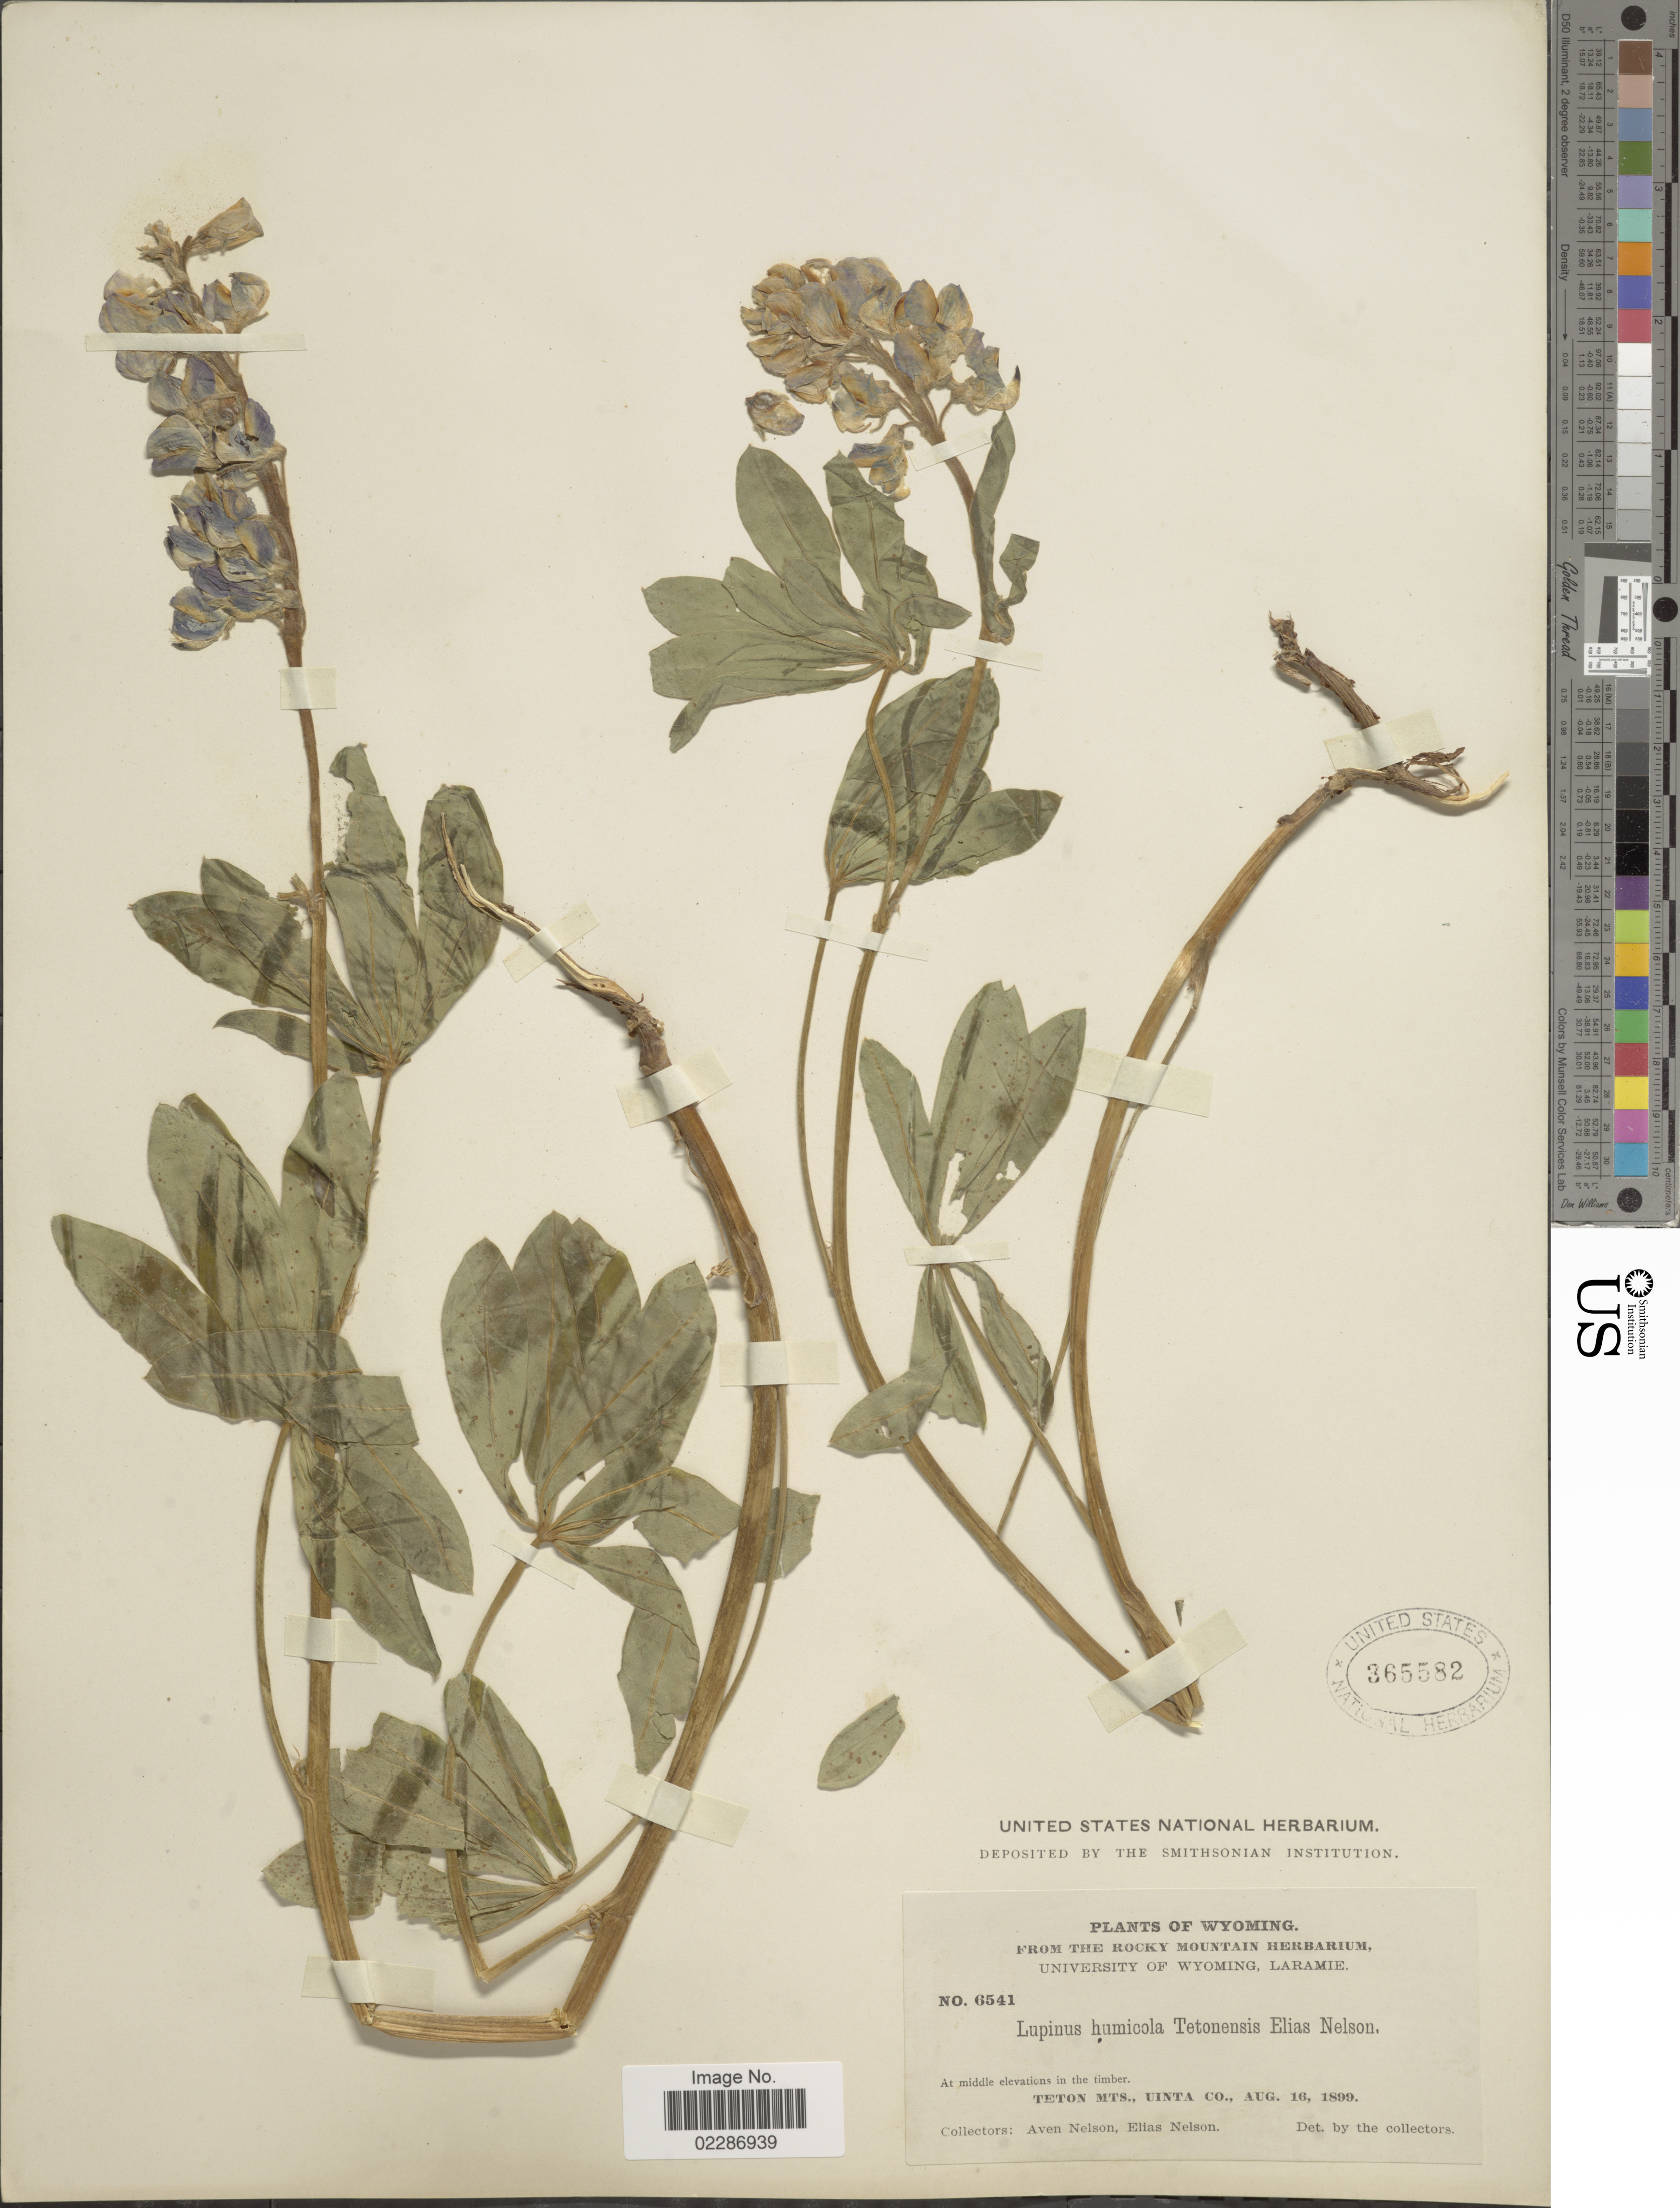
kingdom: Plantae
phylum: Tracheophyta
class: Magnoliopsida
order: Fabales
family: Fabaceae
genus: Lupinus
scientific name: Lupinus wyethii subsp. tetonensis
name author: (A. Nelson) B.J. Cox & D.B. Dunn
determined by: Strong, Mark T., (BOT), Smithsonian Institution - National Museum of Natural History (UNITED STATES)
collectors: A. Nelson & E. Nelson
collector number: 6541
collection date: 1899-08-16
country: United States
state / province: Wyoming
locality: Teton Mts. Uinta Co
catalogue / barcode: US 365582